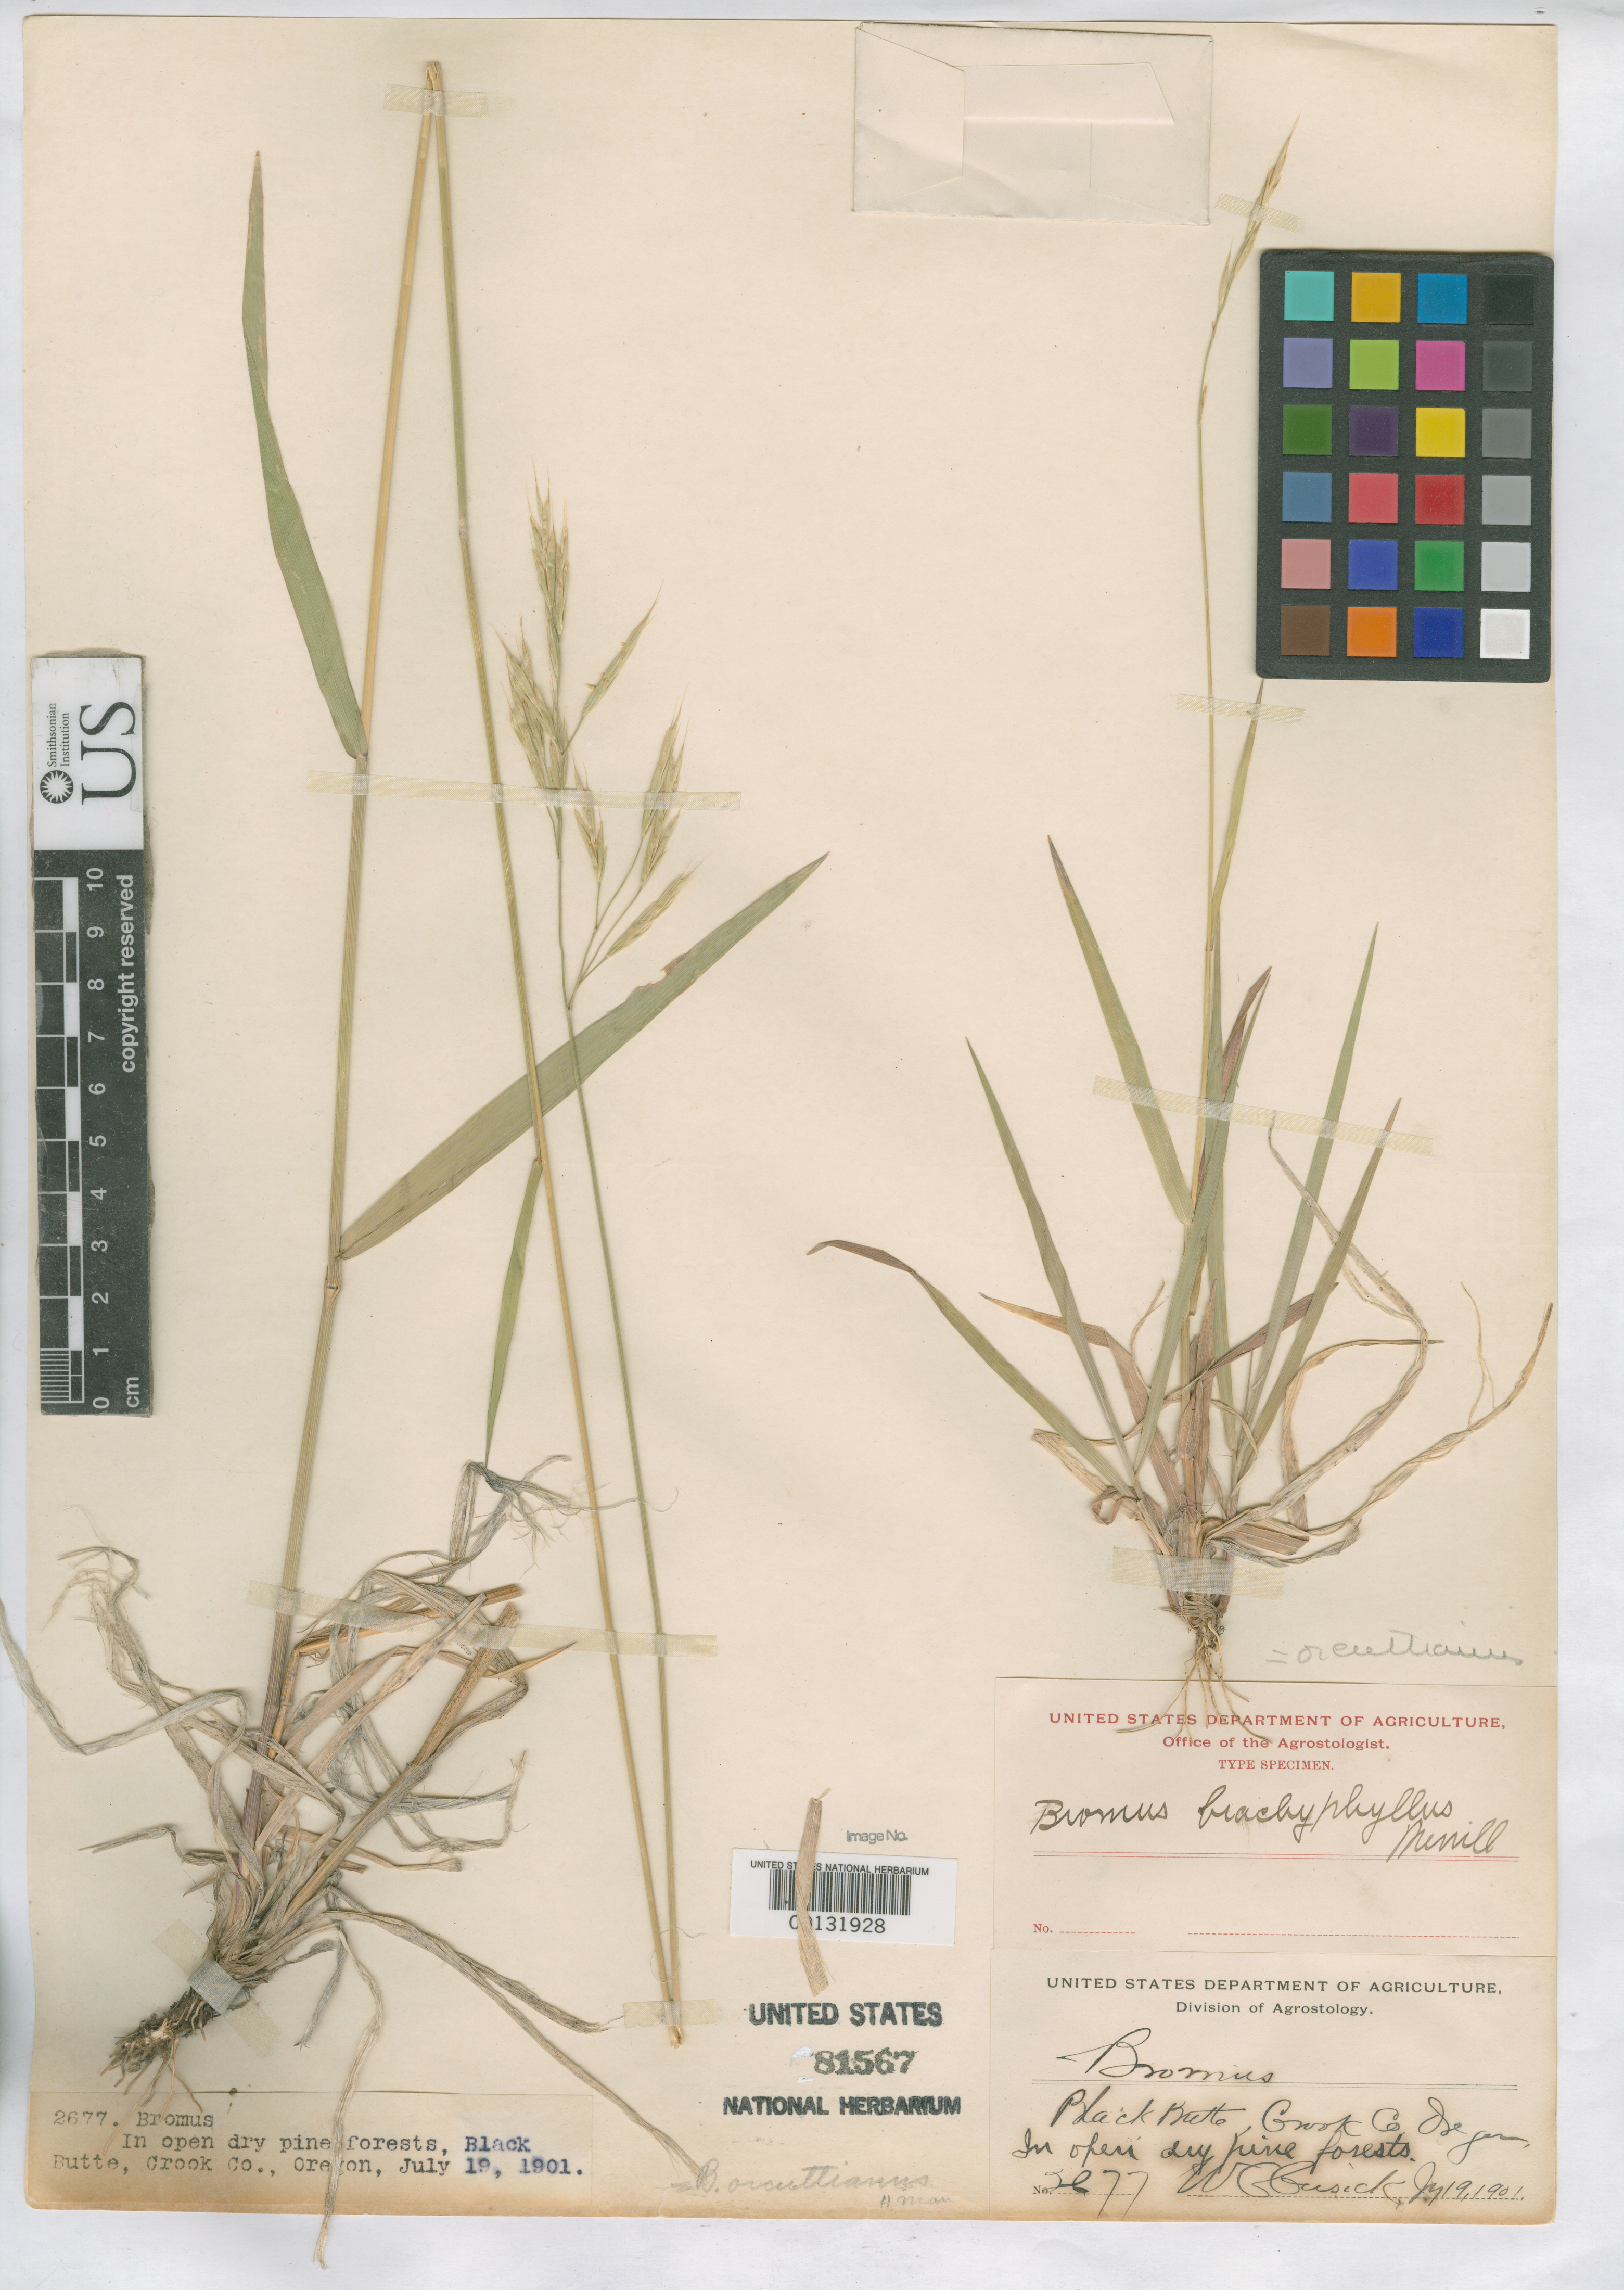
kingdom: Plantae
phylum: Tracheophyta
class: Liliopsida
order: Poales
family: Poaceae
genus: Bromus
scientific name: Bromus brachyphyllus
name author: Merr.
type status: Isotype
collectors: W. C. Cusick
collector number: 2677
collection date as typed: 19 Jul 1901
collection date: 1901-07-19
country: United States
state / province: Oregon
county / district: Crook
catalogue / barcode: US 81567